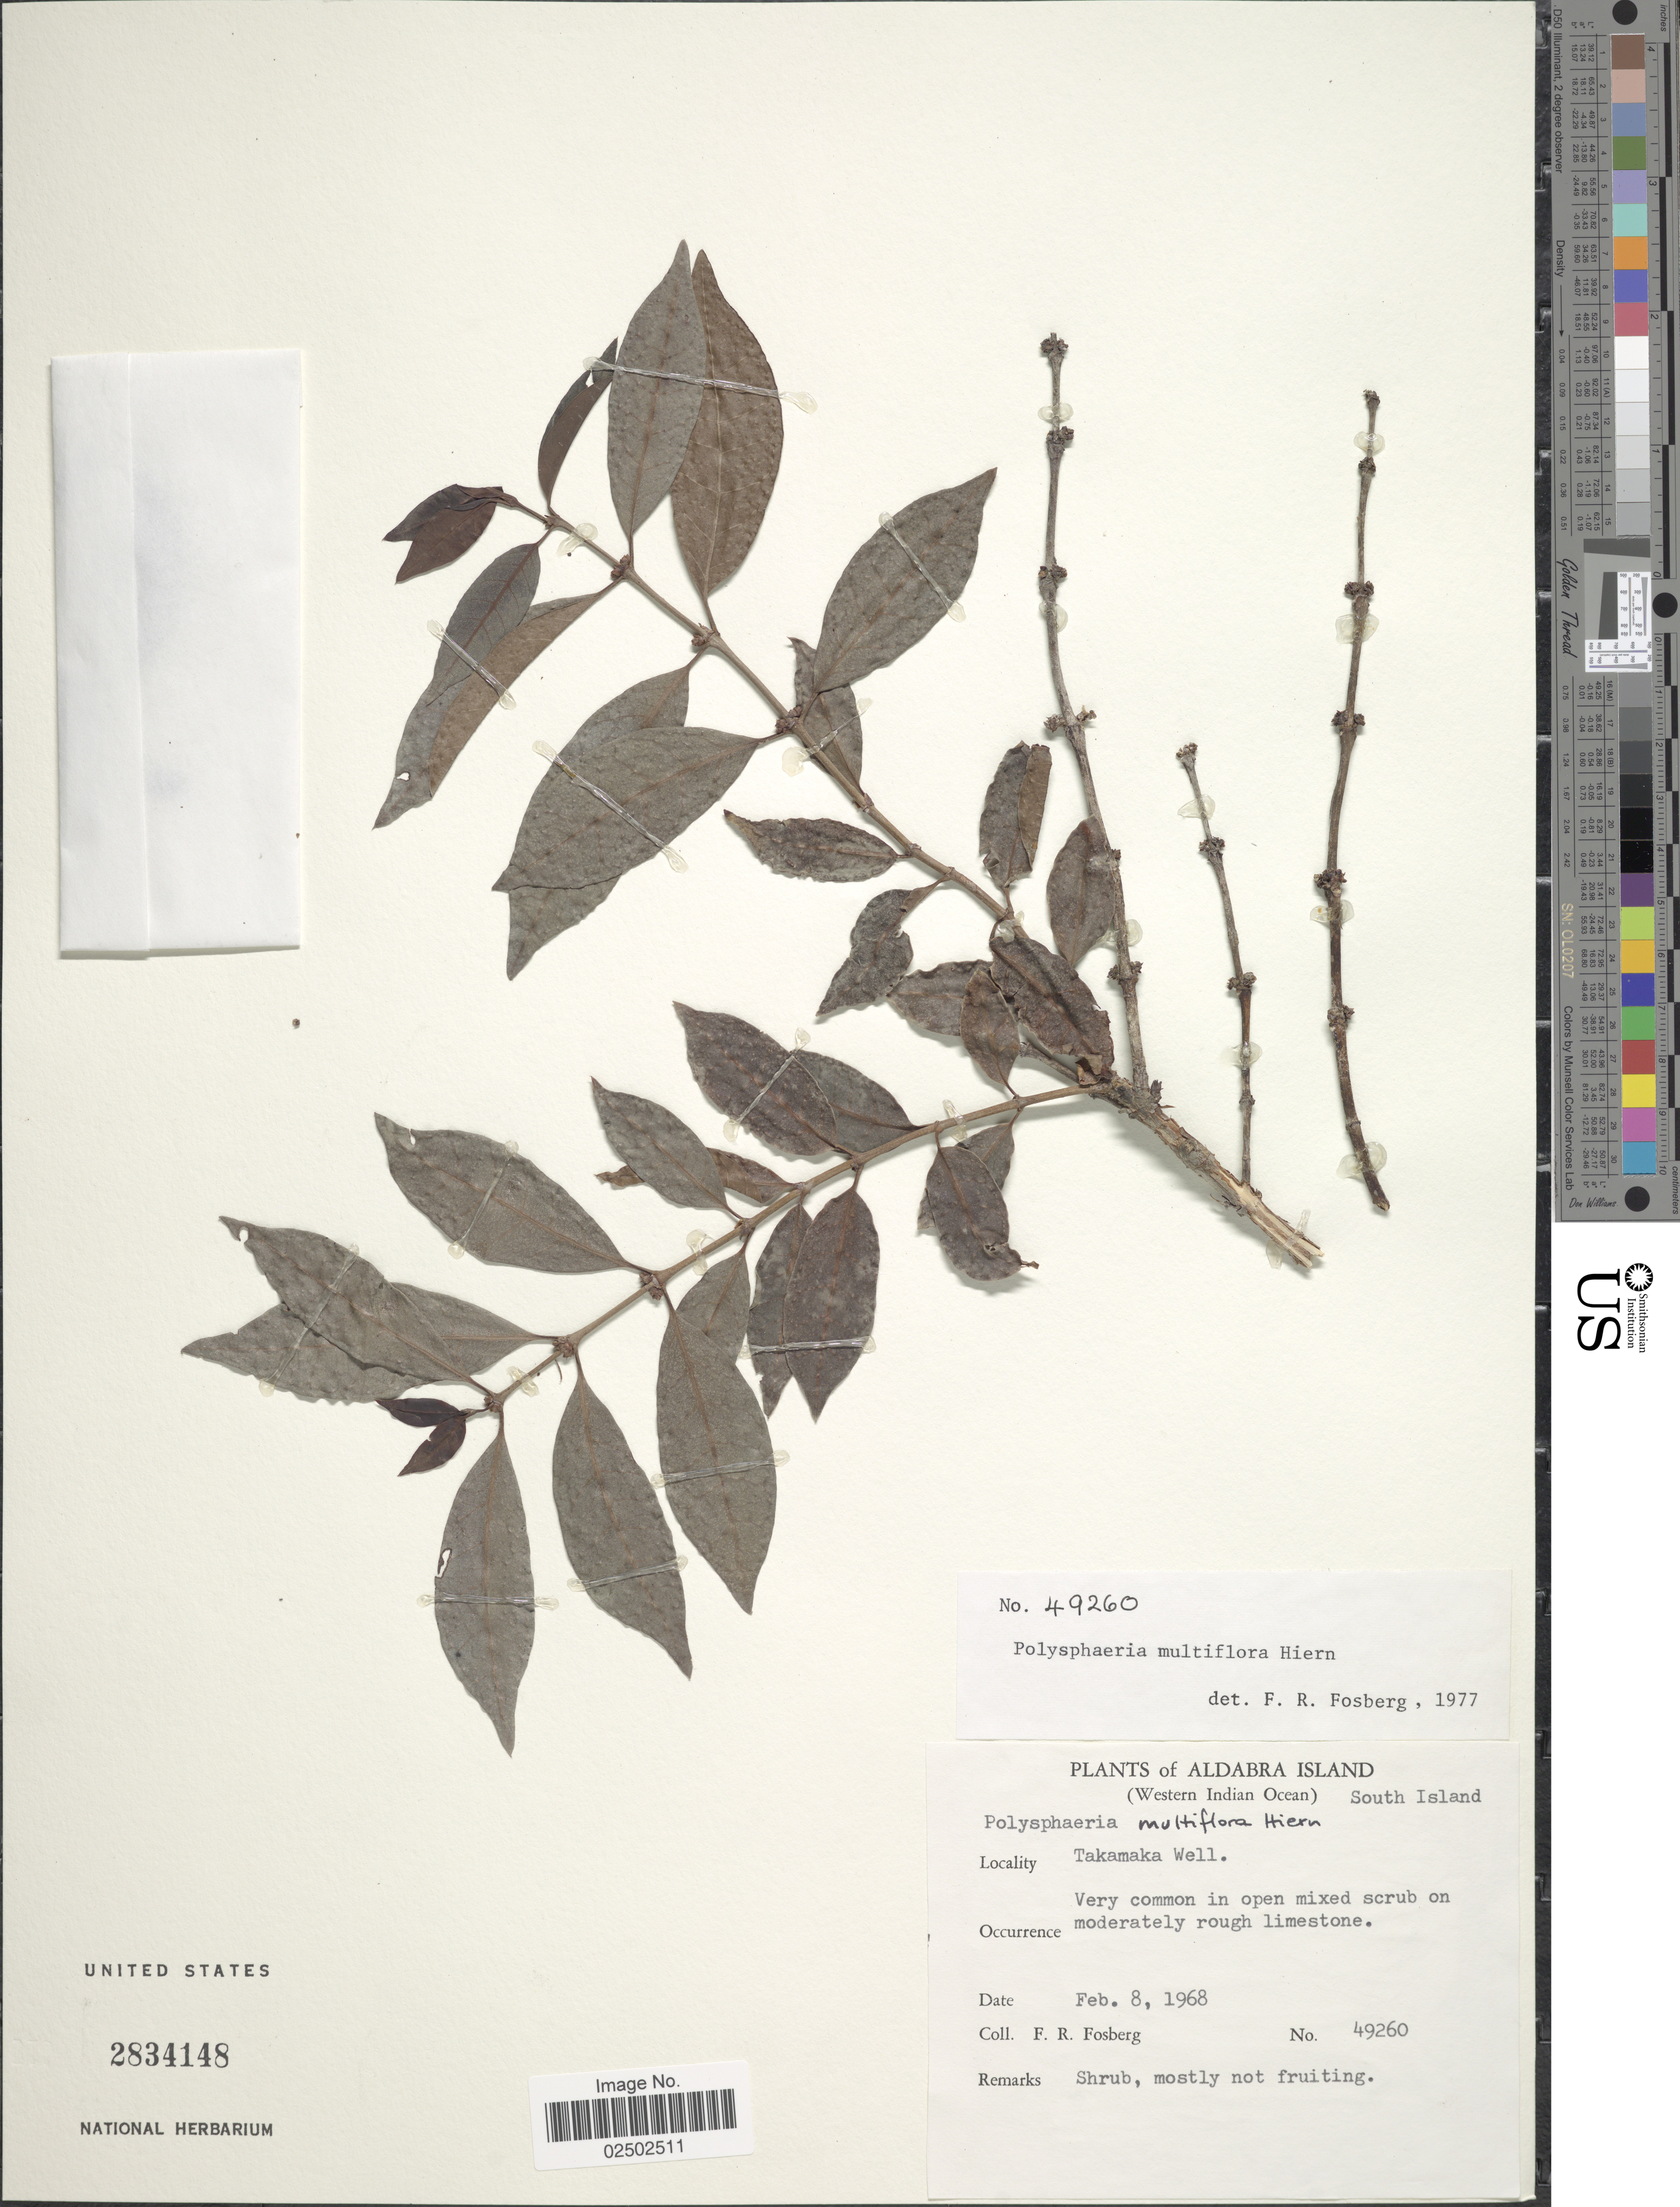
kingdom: Plantae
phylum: Tracheophyta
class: Magnoliopsida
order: Gentianales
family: Rubiaceae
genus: Polysphaeria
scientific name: Polysphaeria multiflora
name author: Hiern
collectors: F. R. Fosberg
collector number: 49260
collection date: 1968-02-08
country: Seychelles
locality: Aldabra Island (Western Indian Ocean) South Island. Takamaka Well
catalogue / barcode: US 2834148